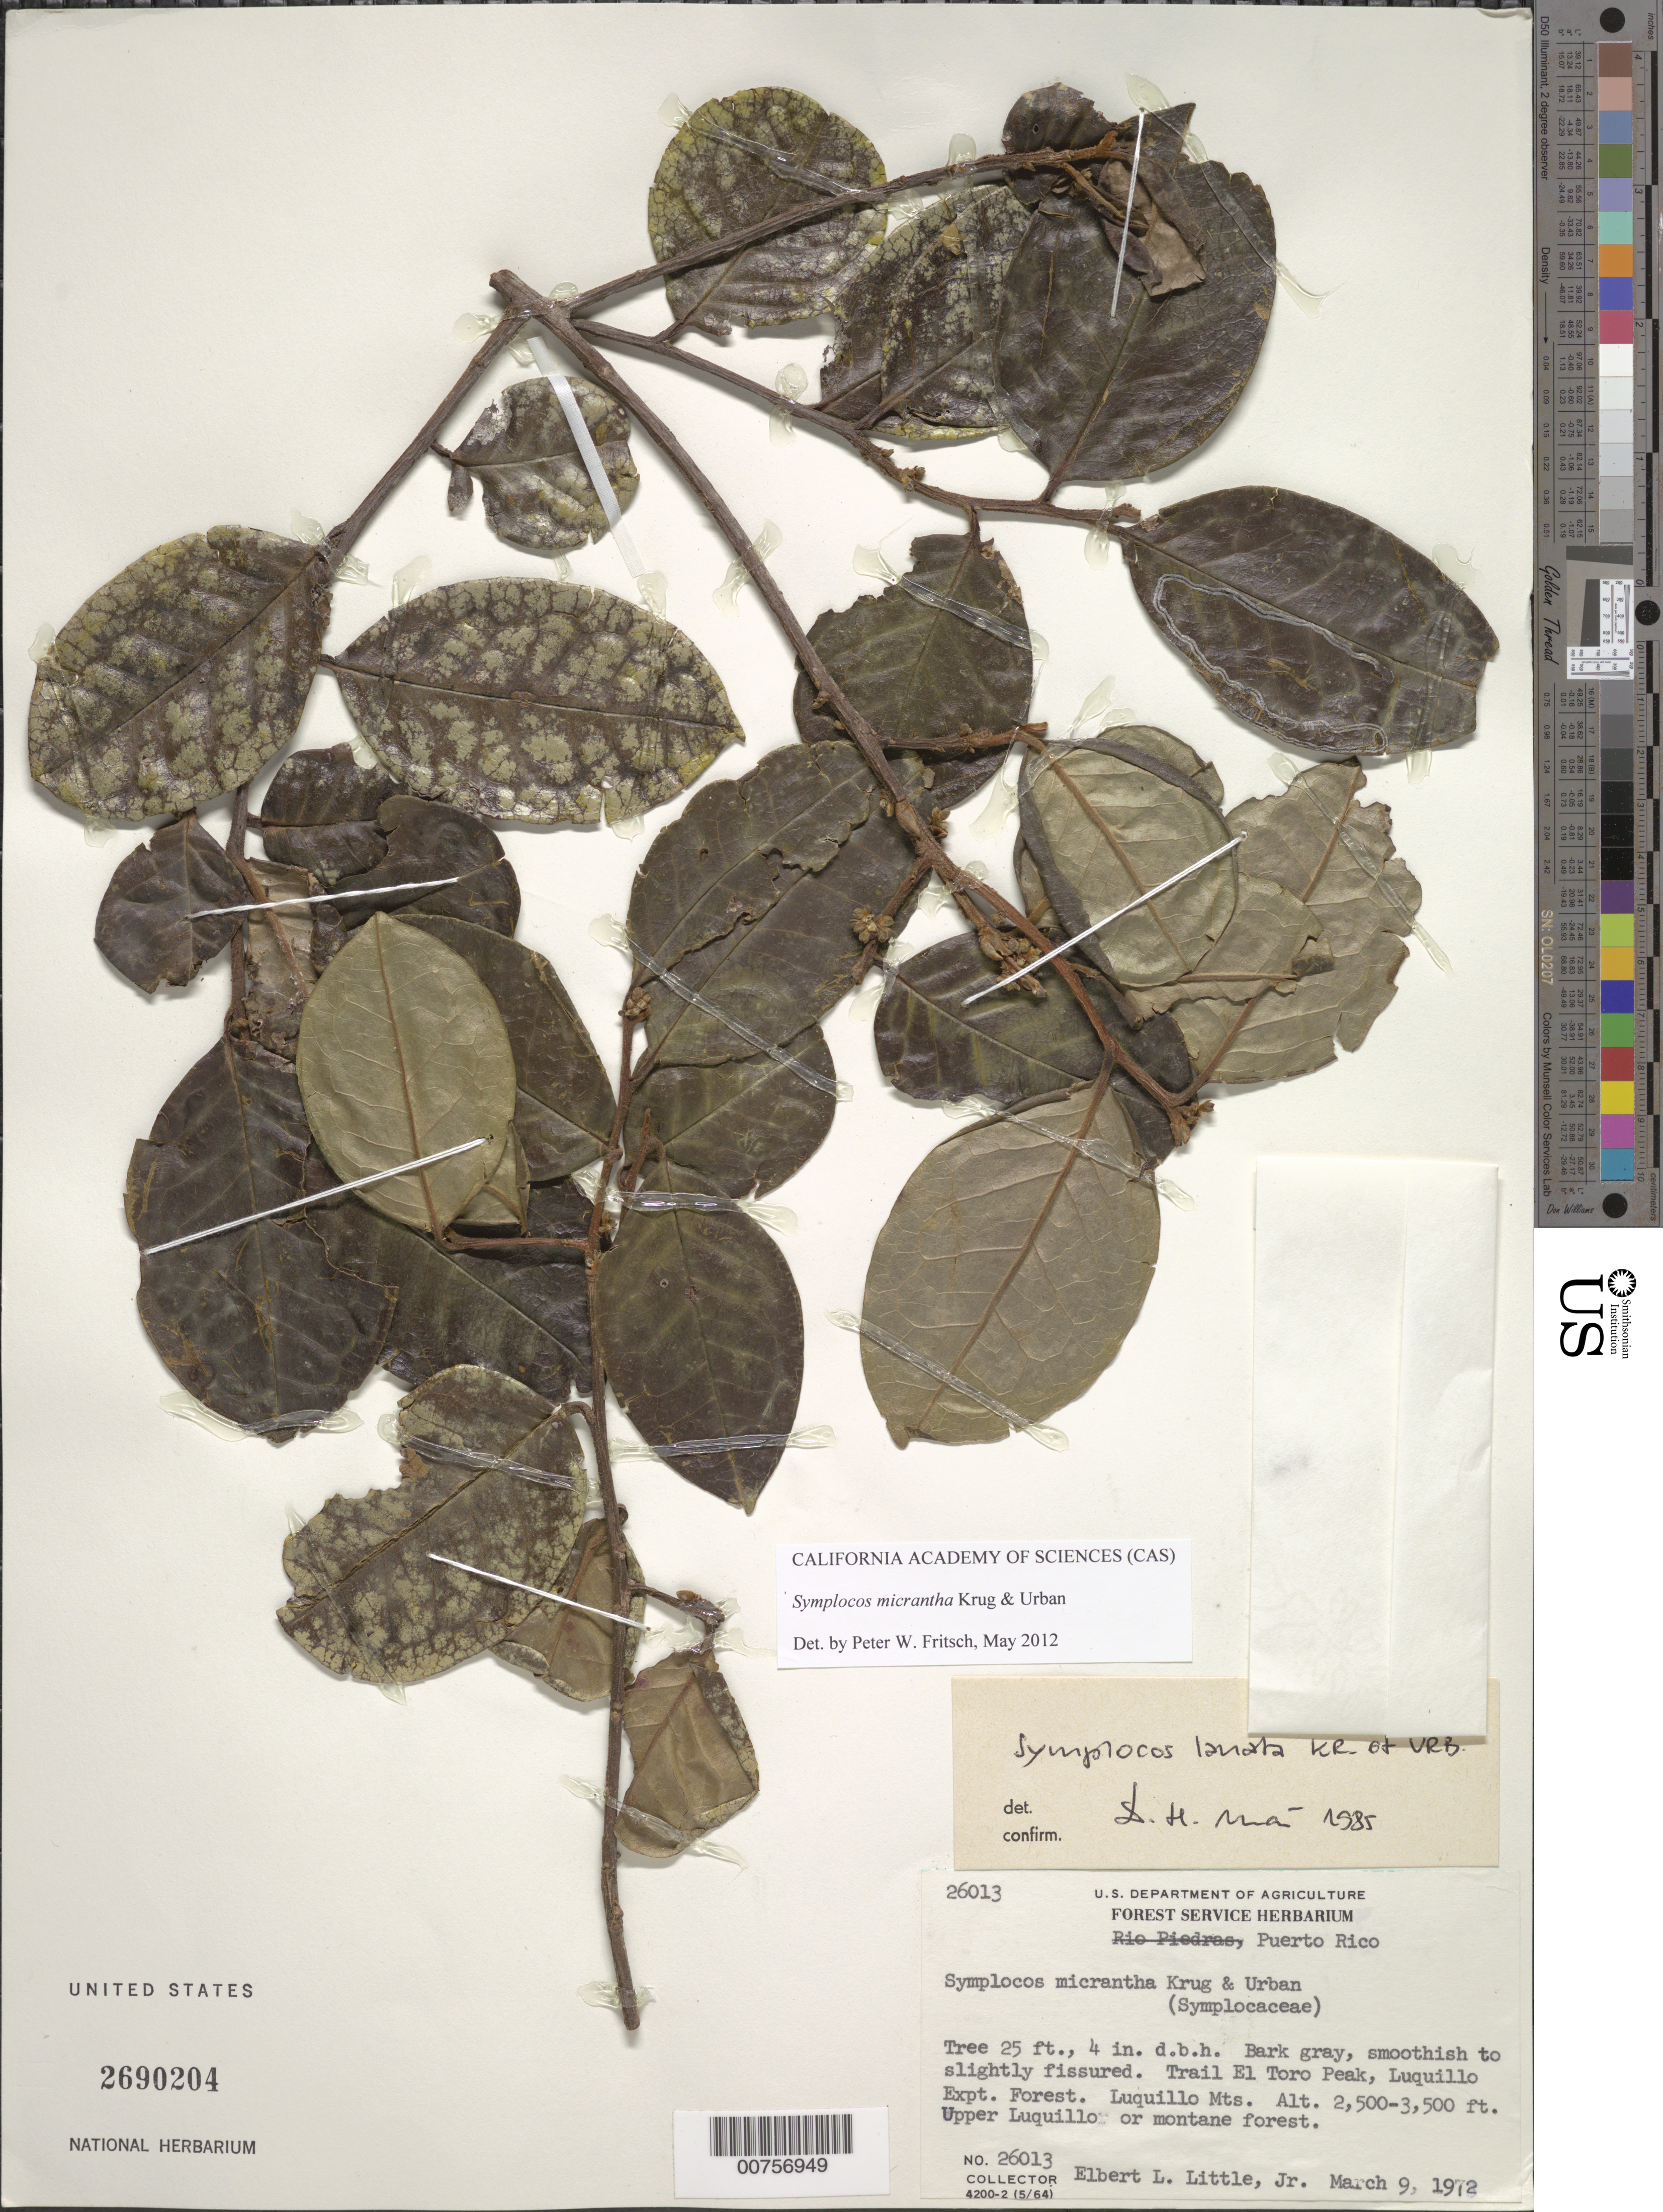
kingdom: Plantae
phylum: Tracheophyta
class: Magnoliopsida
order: Ericales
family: Symplocaceae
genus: Symplocos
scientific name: Symplocos micrantha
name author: Krug & Urb.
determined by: Fritsch, Peter W.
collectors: E. L. Little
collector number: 26013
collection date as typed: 09 Mar 1972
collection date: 1972-03-09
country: Puerto Rico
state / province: Luquillo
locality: Trail El Toro Peak, Luquillo Expt. Forest. Luquillo Mts.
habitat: Upper Luquillo or montane forest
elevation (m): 762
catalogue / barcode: US 2690204